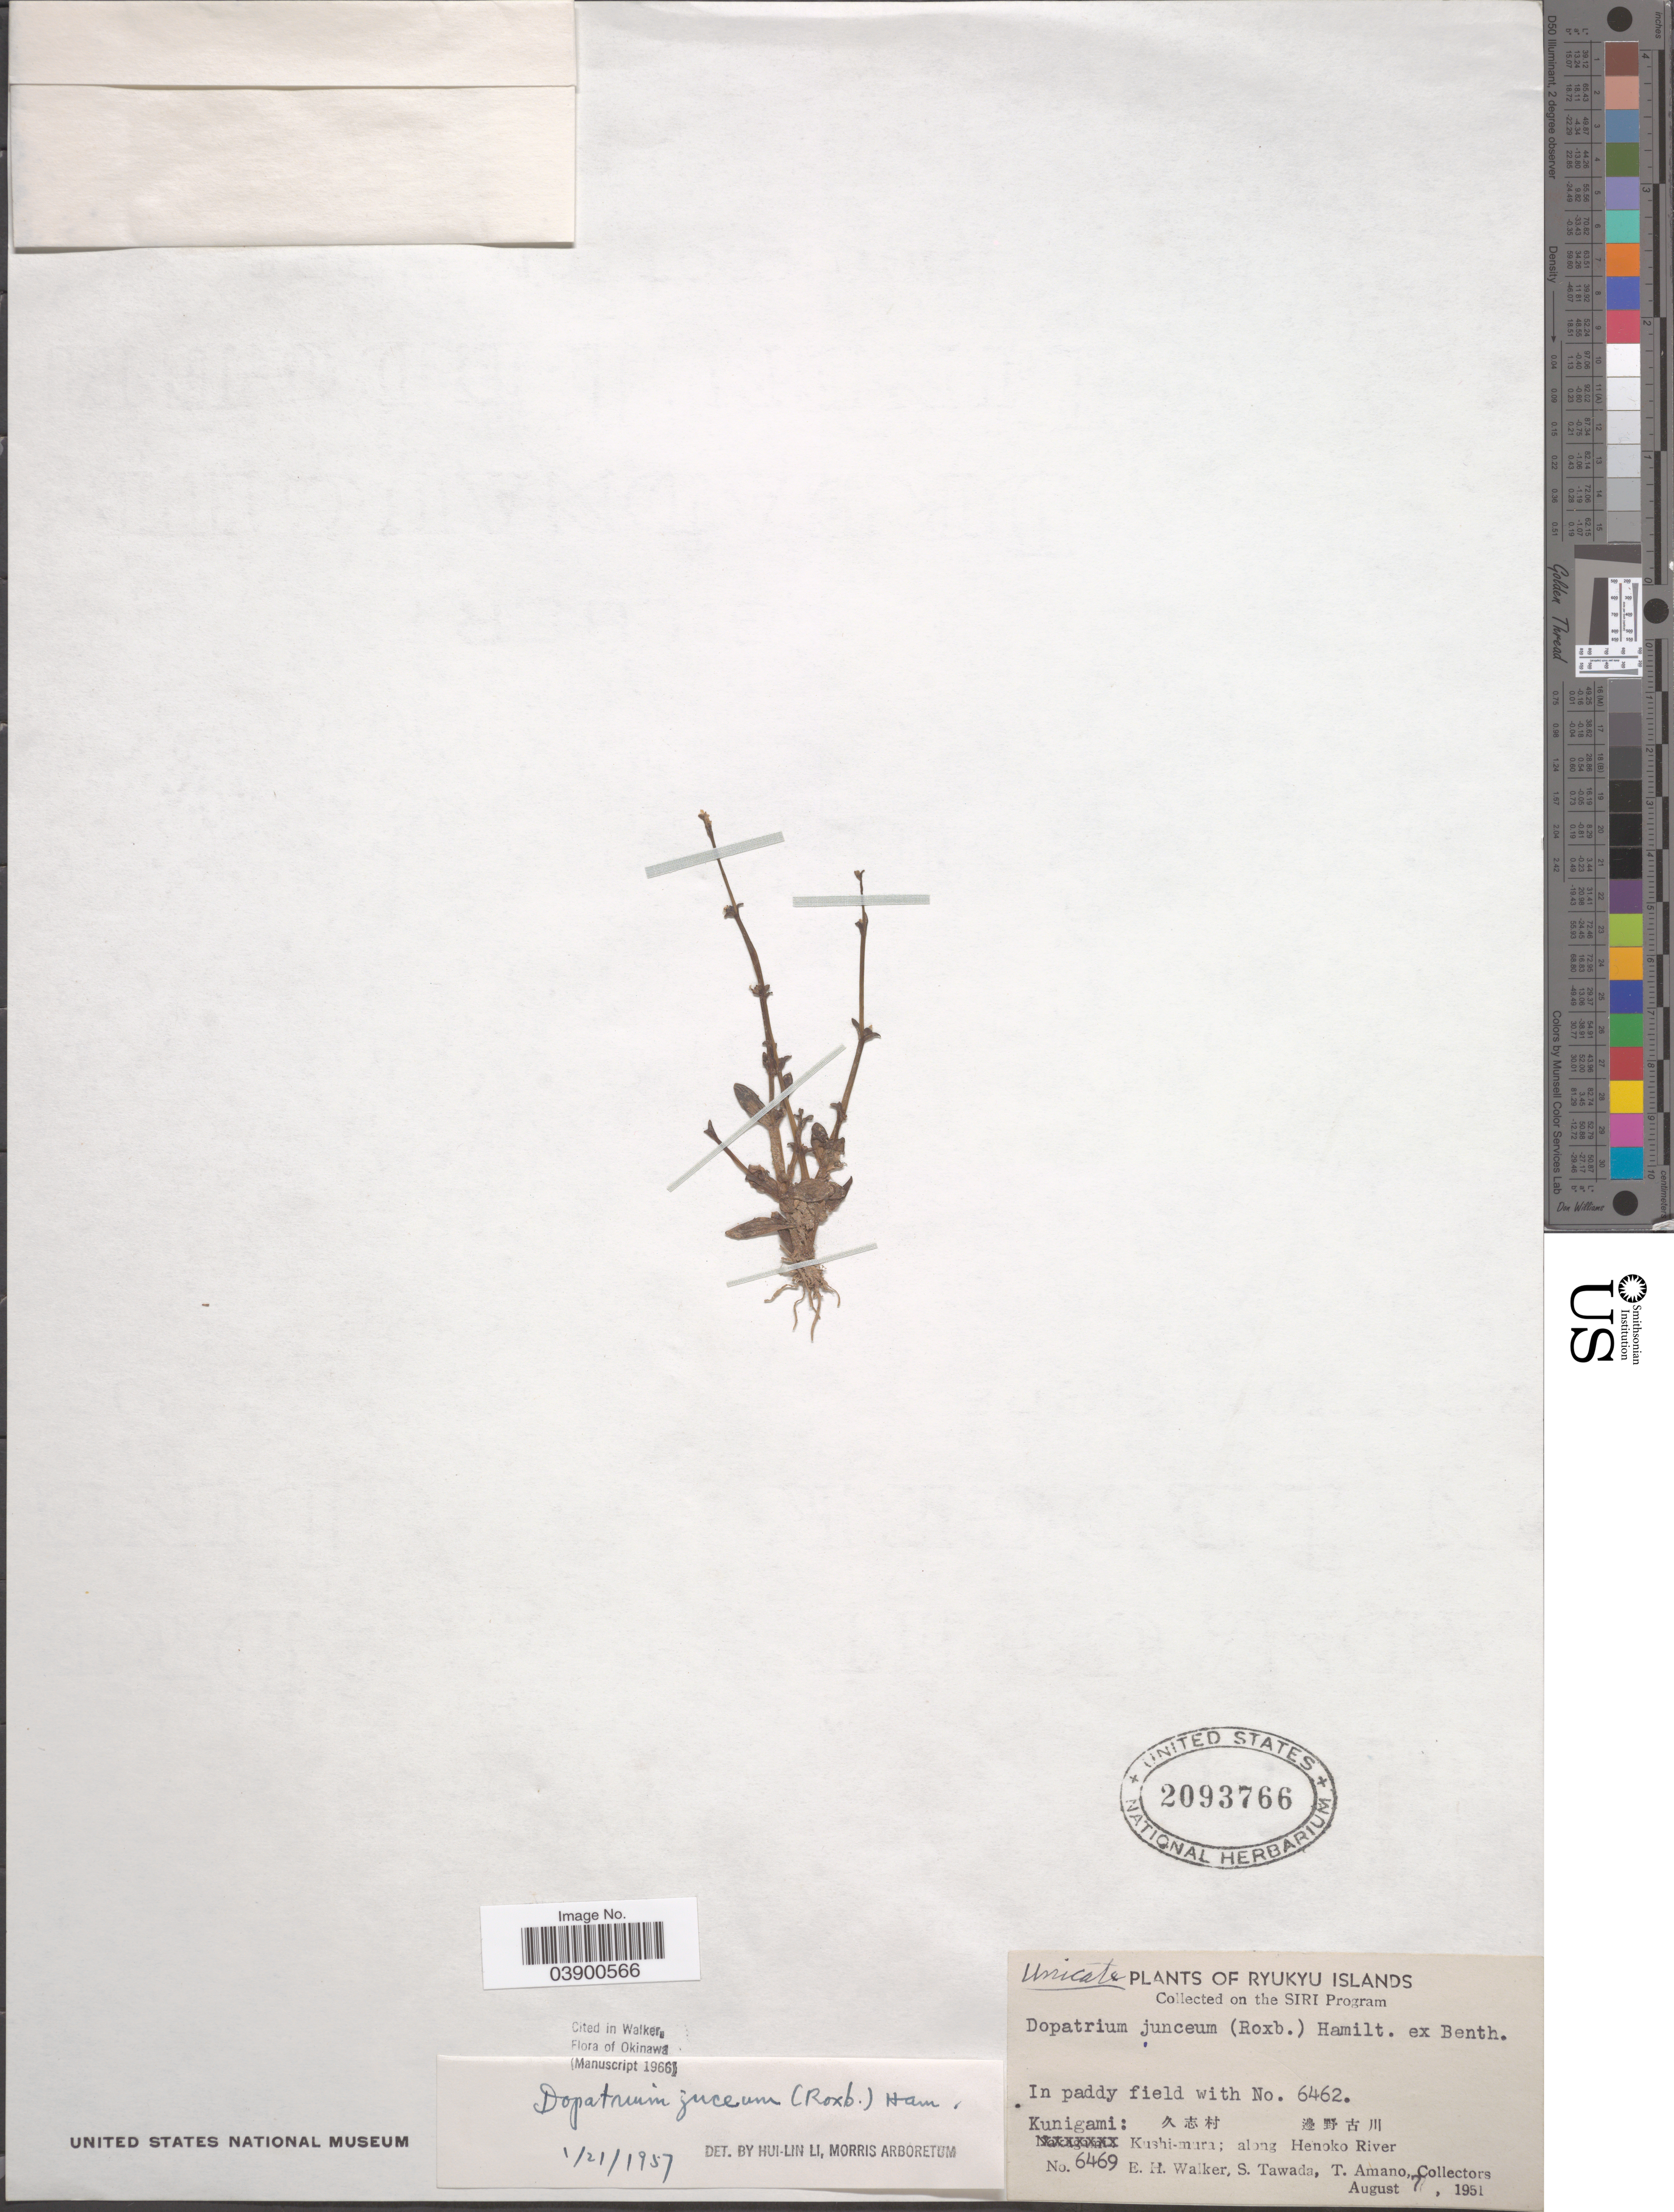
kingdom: Plantae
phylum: Tracheophyta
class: Magnoliopsida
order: Lamiales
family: Plantaginaceae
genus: Dopatrium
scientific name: Dopatrium junceum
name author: (Roxb.) Buch.-Ham. ex Benth.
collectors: E. H. Walker, S. Tawada & T. Amano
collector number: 6462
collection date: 1951-08-07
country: Japan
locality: Ryukyu Islands. Kunigami: X. Kushi-mara; along Henoko River.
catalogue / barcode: US 2093766